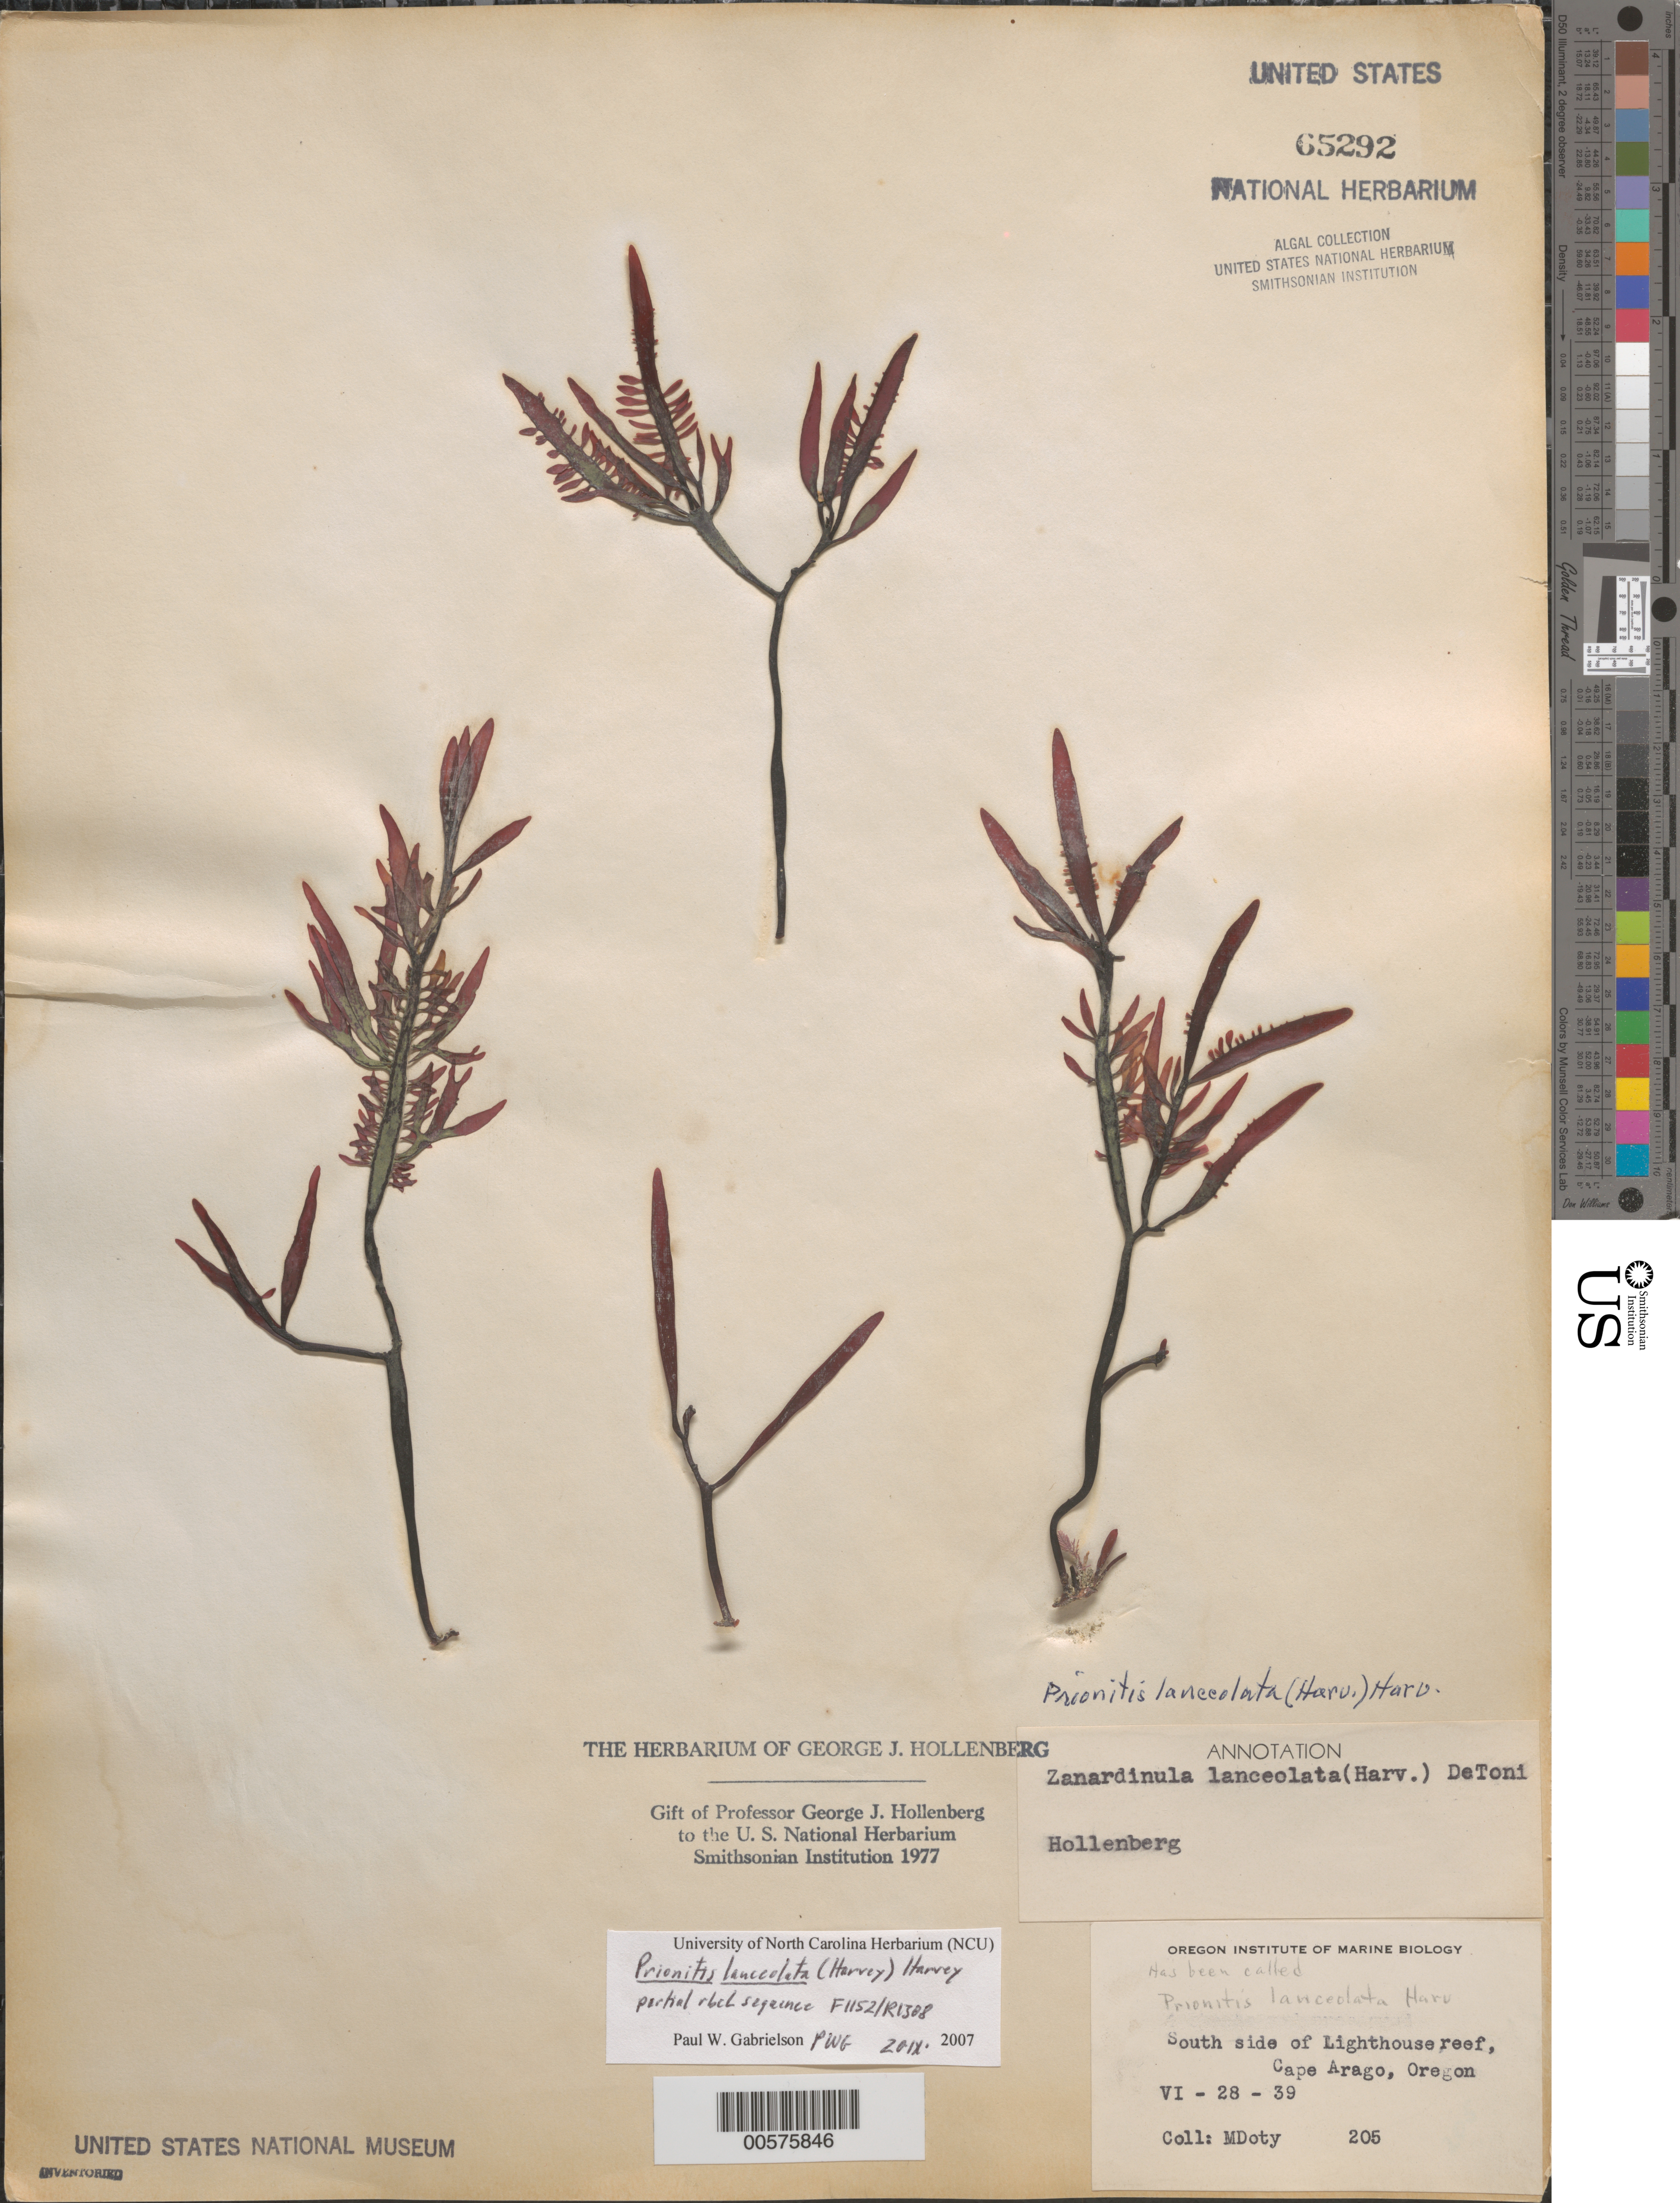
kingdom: Plantae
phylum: Rhodophyta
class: Florideophyceae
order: Cryptonemiales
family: Cryptonemiaceae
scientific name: Prionitis lanceolata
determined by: Gabrielson, P. W.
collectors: M. S. Doty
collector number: MSD 205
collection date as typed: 28 Jun 1939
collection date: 1939-06-28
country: United States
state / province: Oregon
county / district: Coos County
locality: Lighthouse Reef, Cape Arago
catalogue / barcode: US 65292